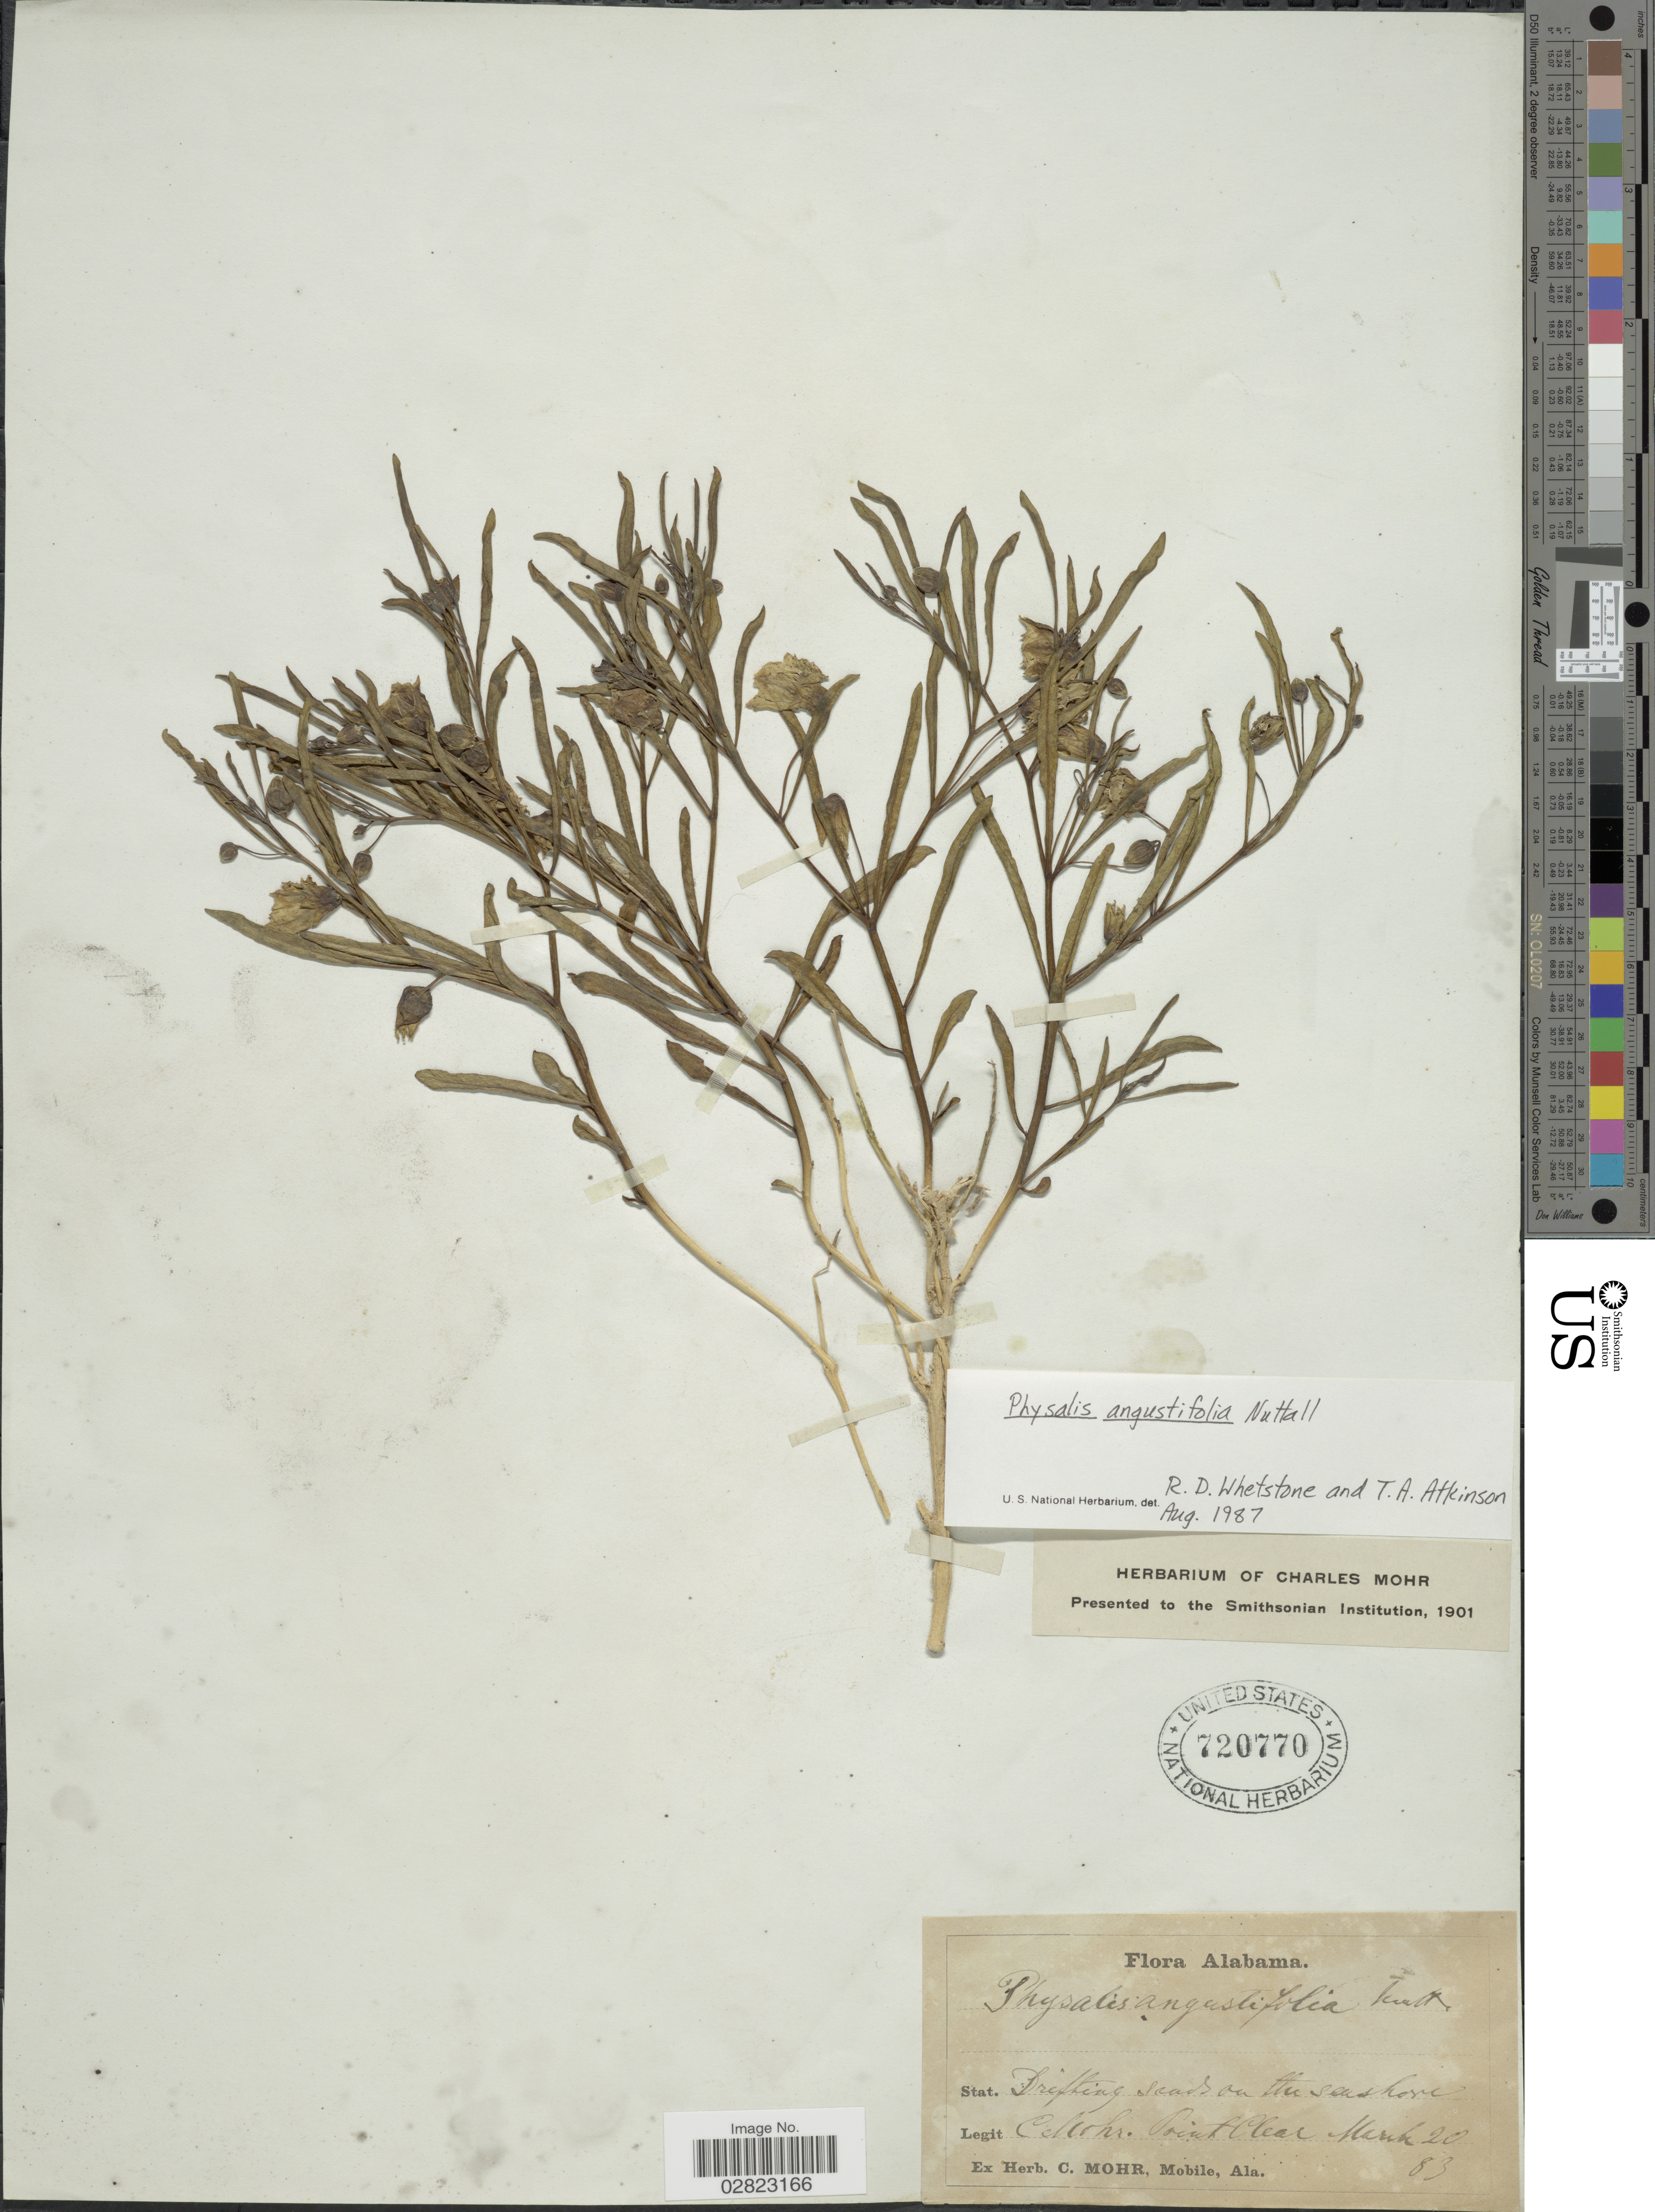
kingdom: Plantae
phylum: Tracheophyta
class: Magnoliopsida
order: Solanales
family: Solanaceae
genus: Physalis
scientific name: Physalis angustifolia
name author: Nutt.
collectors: Mohr, C. T. (herbarium)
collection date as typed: Transcribed d/m/y: 20/3/83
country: United States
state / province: Alabama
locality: Stat. Drifting sands on the seashore. Point Clear.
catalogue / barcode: US 720770